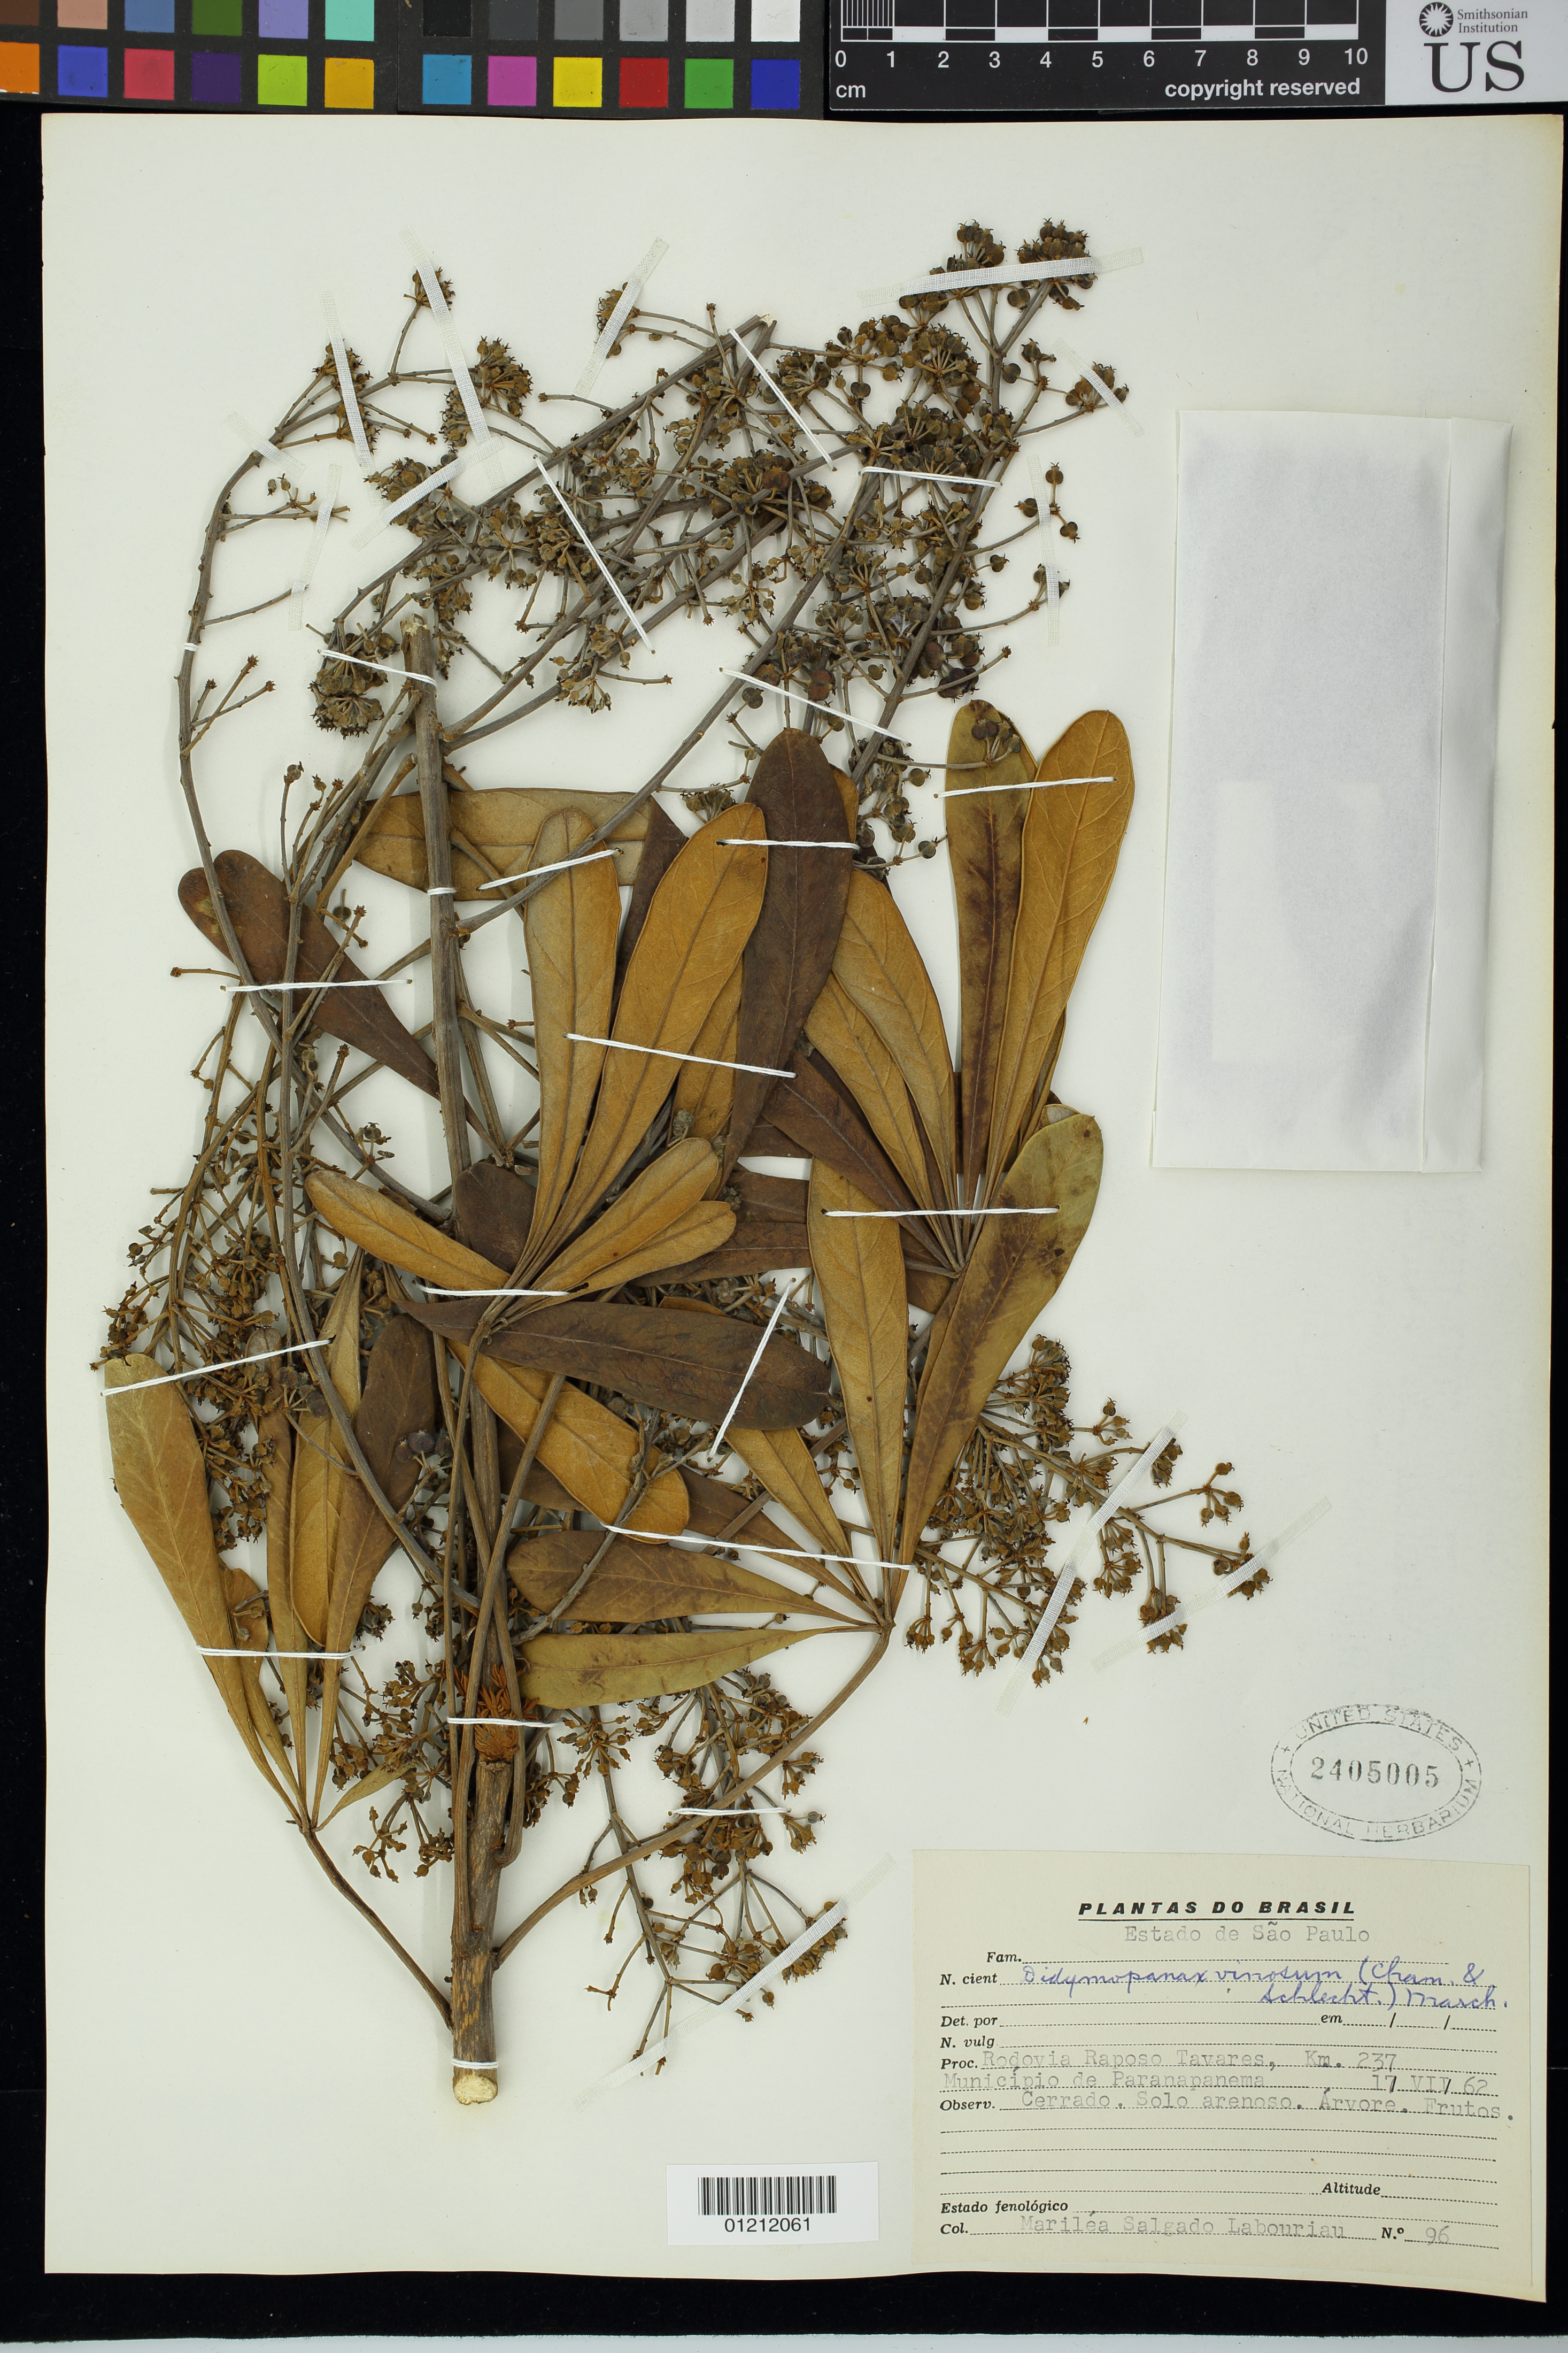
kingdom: Plantae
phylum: Tracheophyta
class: Magnoliopsida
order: Apiales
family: Araliaceae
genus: Schefflera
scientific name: Schefflera vinosa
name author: (Cham. & Schltdl.) Frodin & Fiaschi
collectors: M. S. Labouriau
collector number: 96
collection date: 1962-07-17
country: Brazil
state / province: São Paulo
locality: Rodovia Raposo Tavares, Km 237, Município de Paranapanema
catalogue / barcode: US 2405005